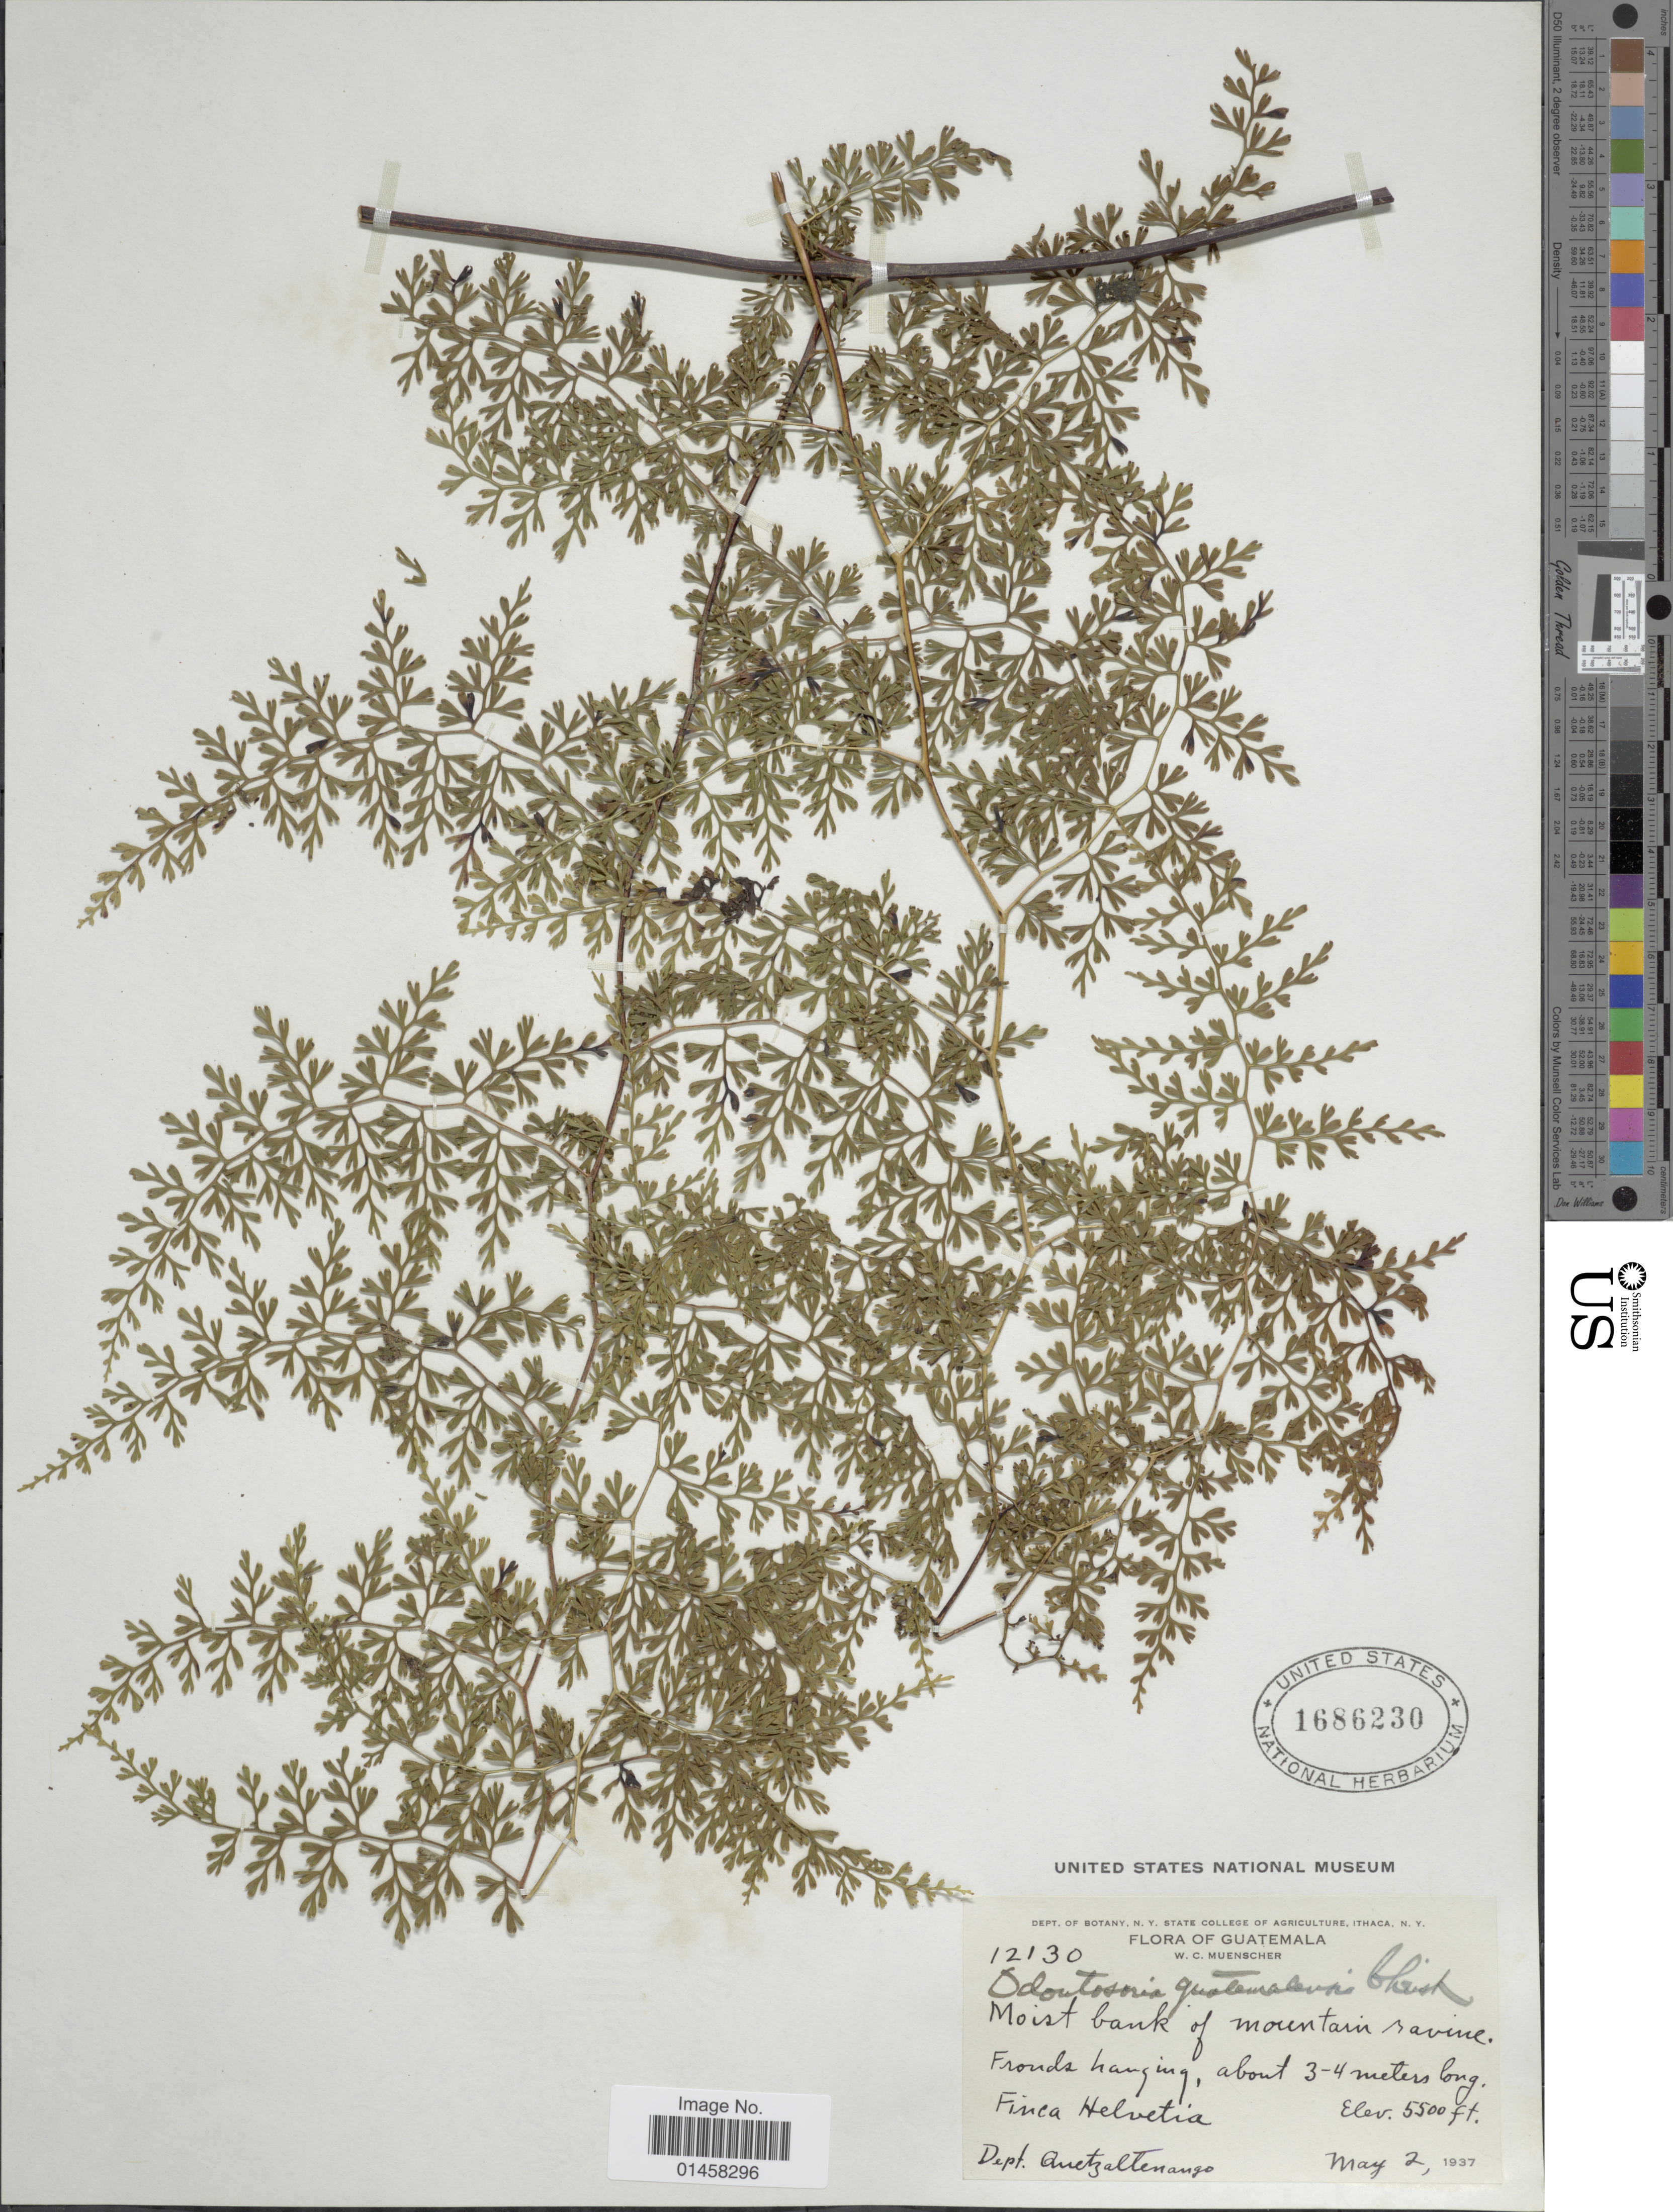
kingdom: Plantae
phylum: Tracheophyta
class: Polypodiopsida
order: Polypodiales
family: Lindsaeaceae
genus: Odontosoria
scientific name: Odontosoria guatemalensis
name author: Christ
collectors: W. Muenscher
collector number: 12130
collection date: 1937-05-02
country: Guatemala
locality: Moist bank of mountain ravine. Finca Helvetia. Dept. Quetzaltenango.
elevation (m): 1676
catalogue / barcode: US 1686230